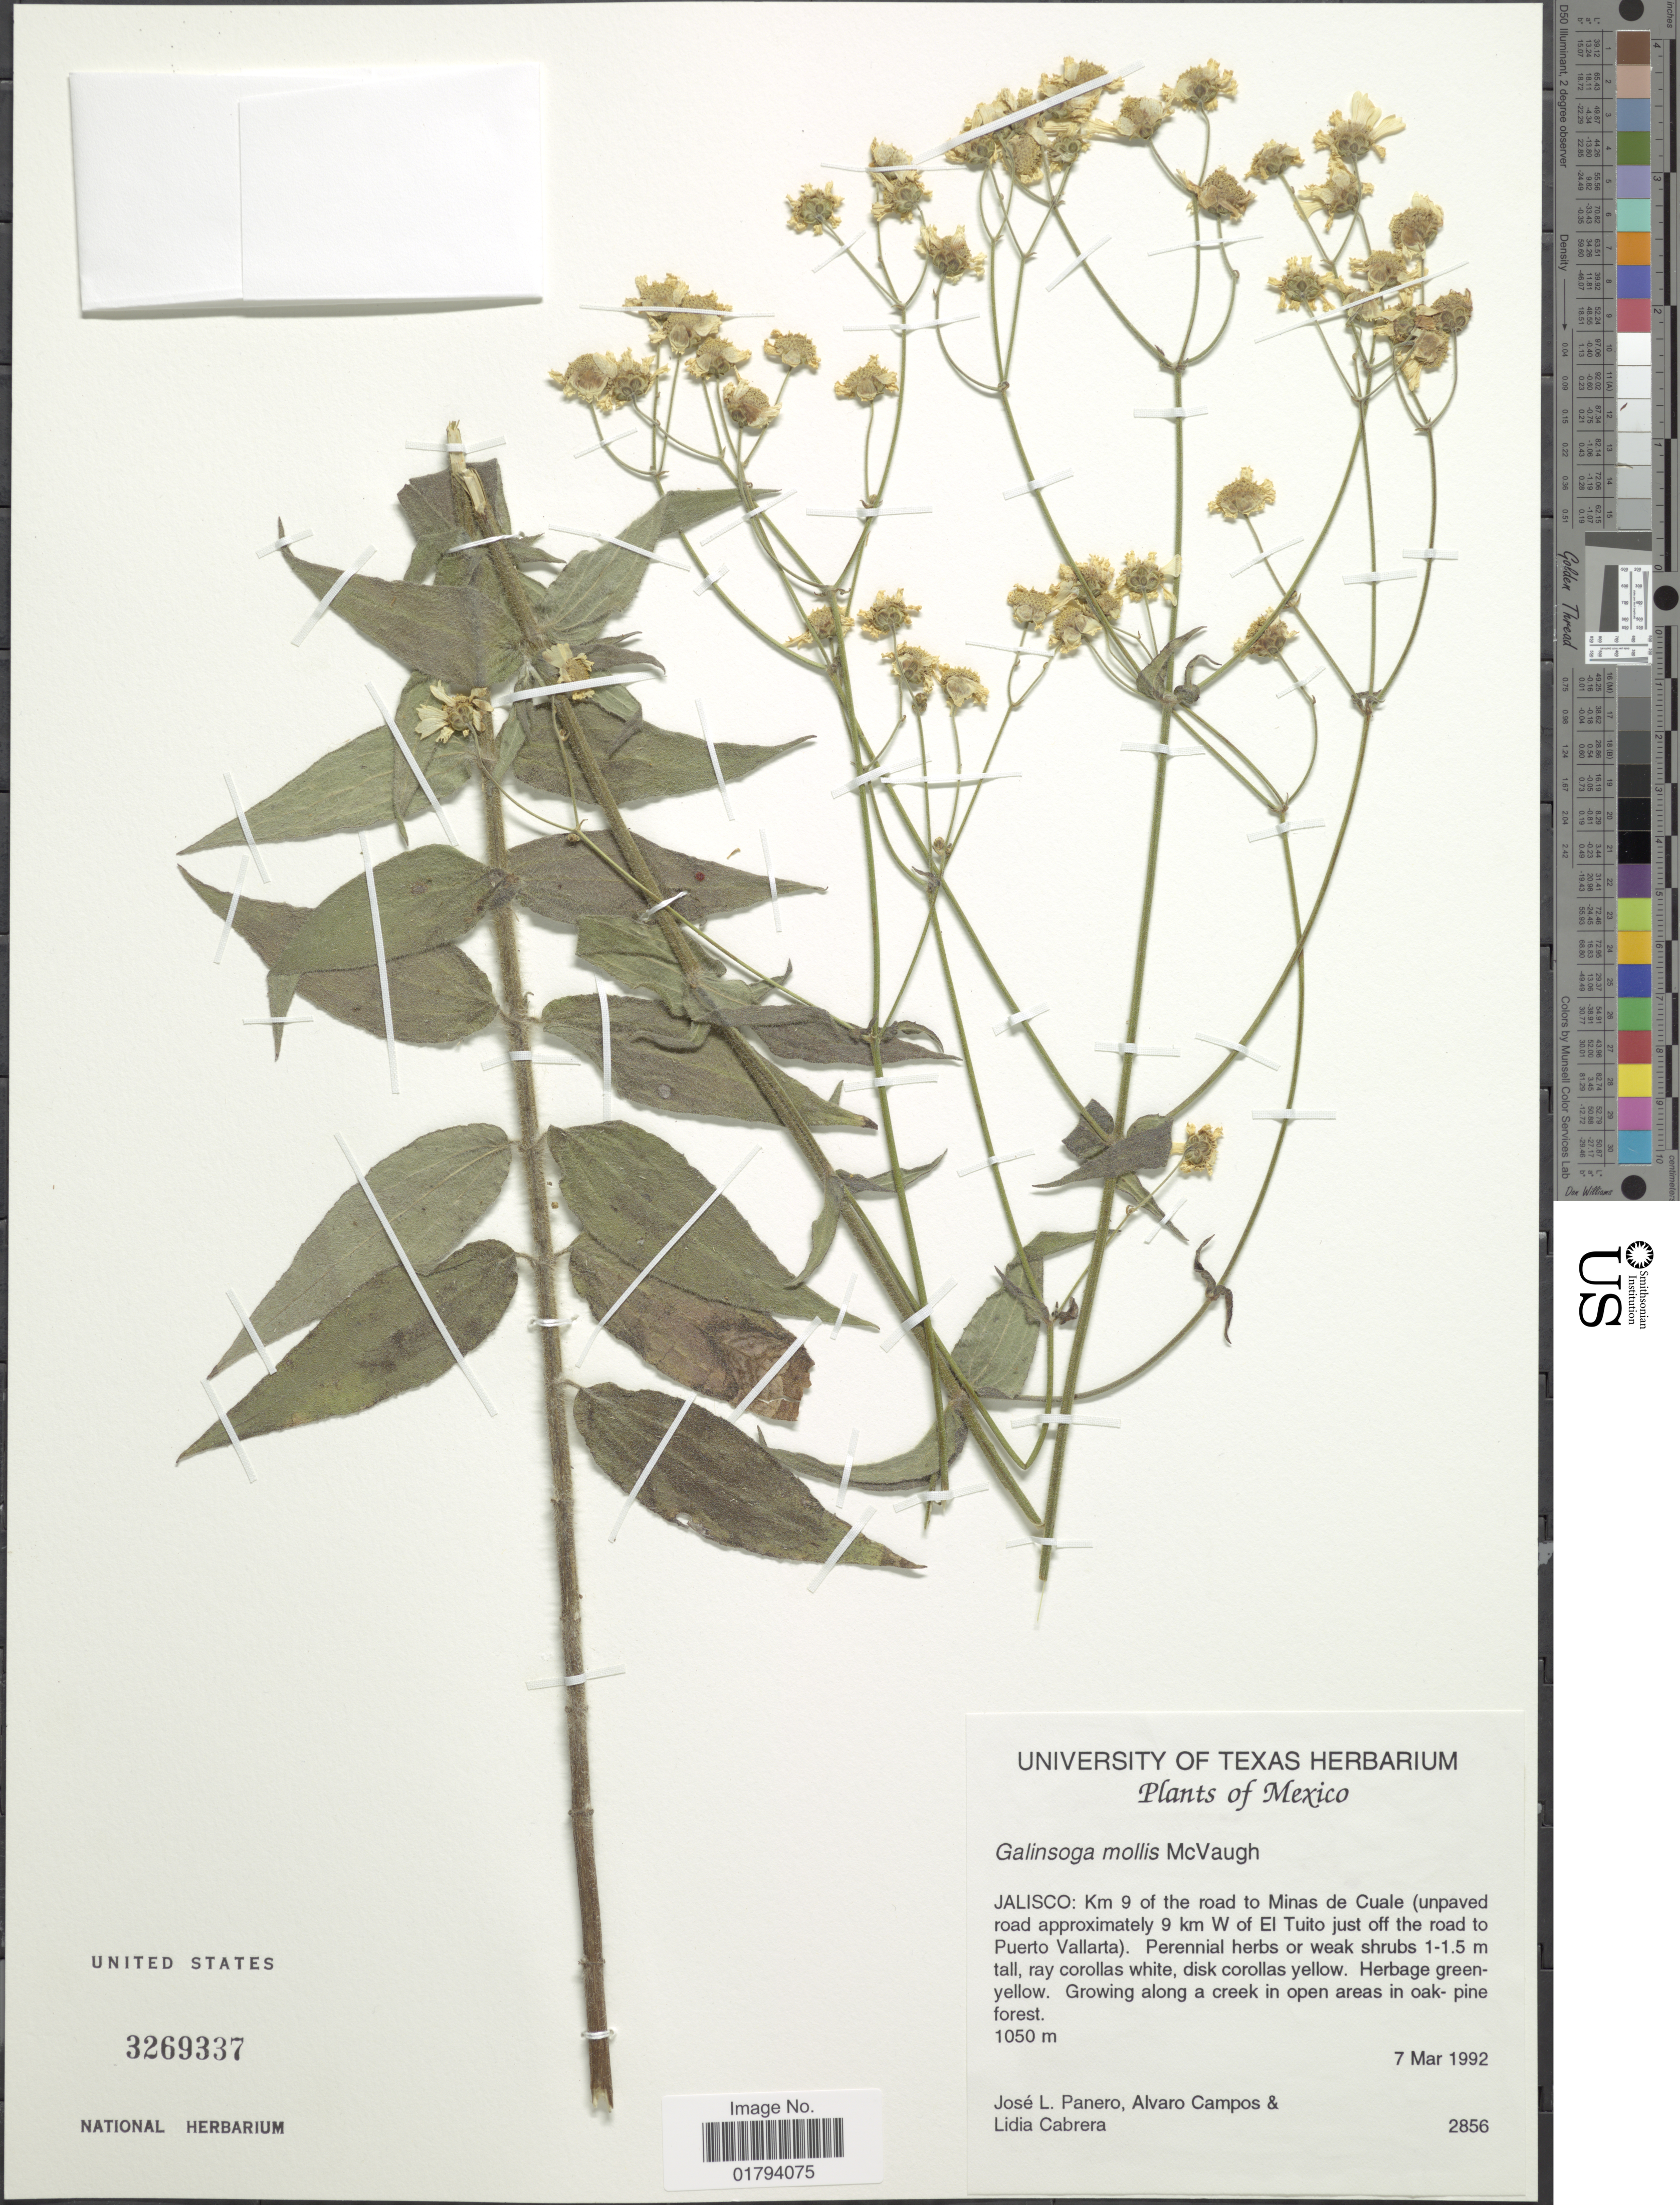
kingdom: Plantae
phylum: Tracheophyta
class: Magnoliopsida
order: Asterales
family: Asteraceae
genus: Galinsoga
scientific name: Galinsoga mollis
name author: McVaugh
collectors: J. L. Panero, Á. Campos & L. I. Cabrera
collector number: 2856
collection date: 1992-03-07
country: Mexico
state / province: Jalisco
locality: Km 9 of the road to MInas de Cuale (unpaved road approximately 9 km W of El Tuito just off the road to Puerto Vallarta).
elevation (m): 1050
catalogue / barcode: US 3269337